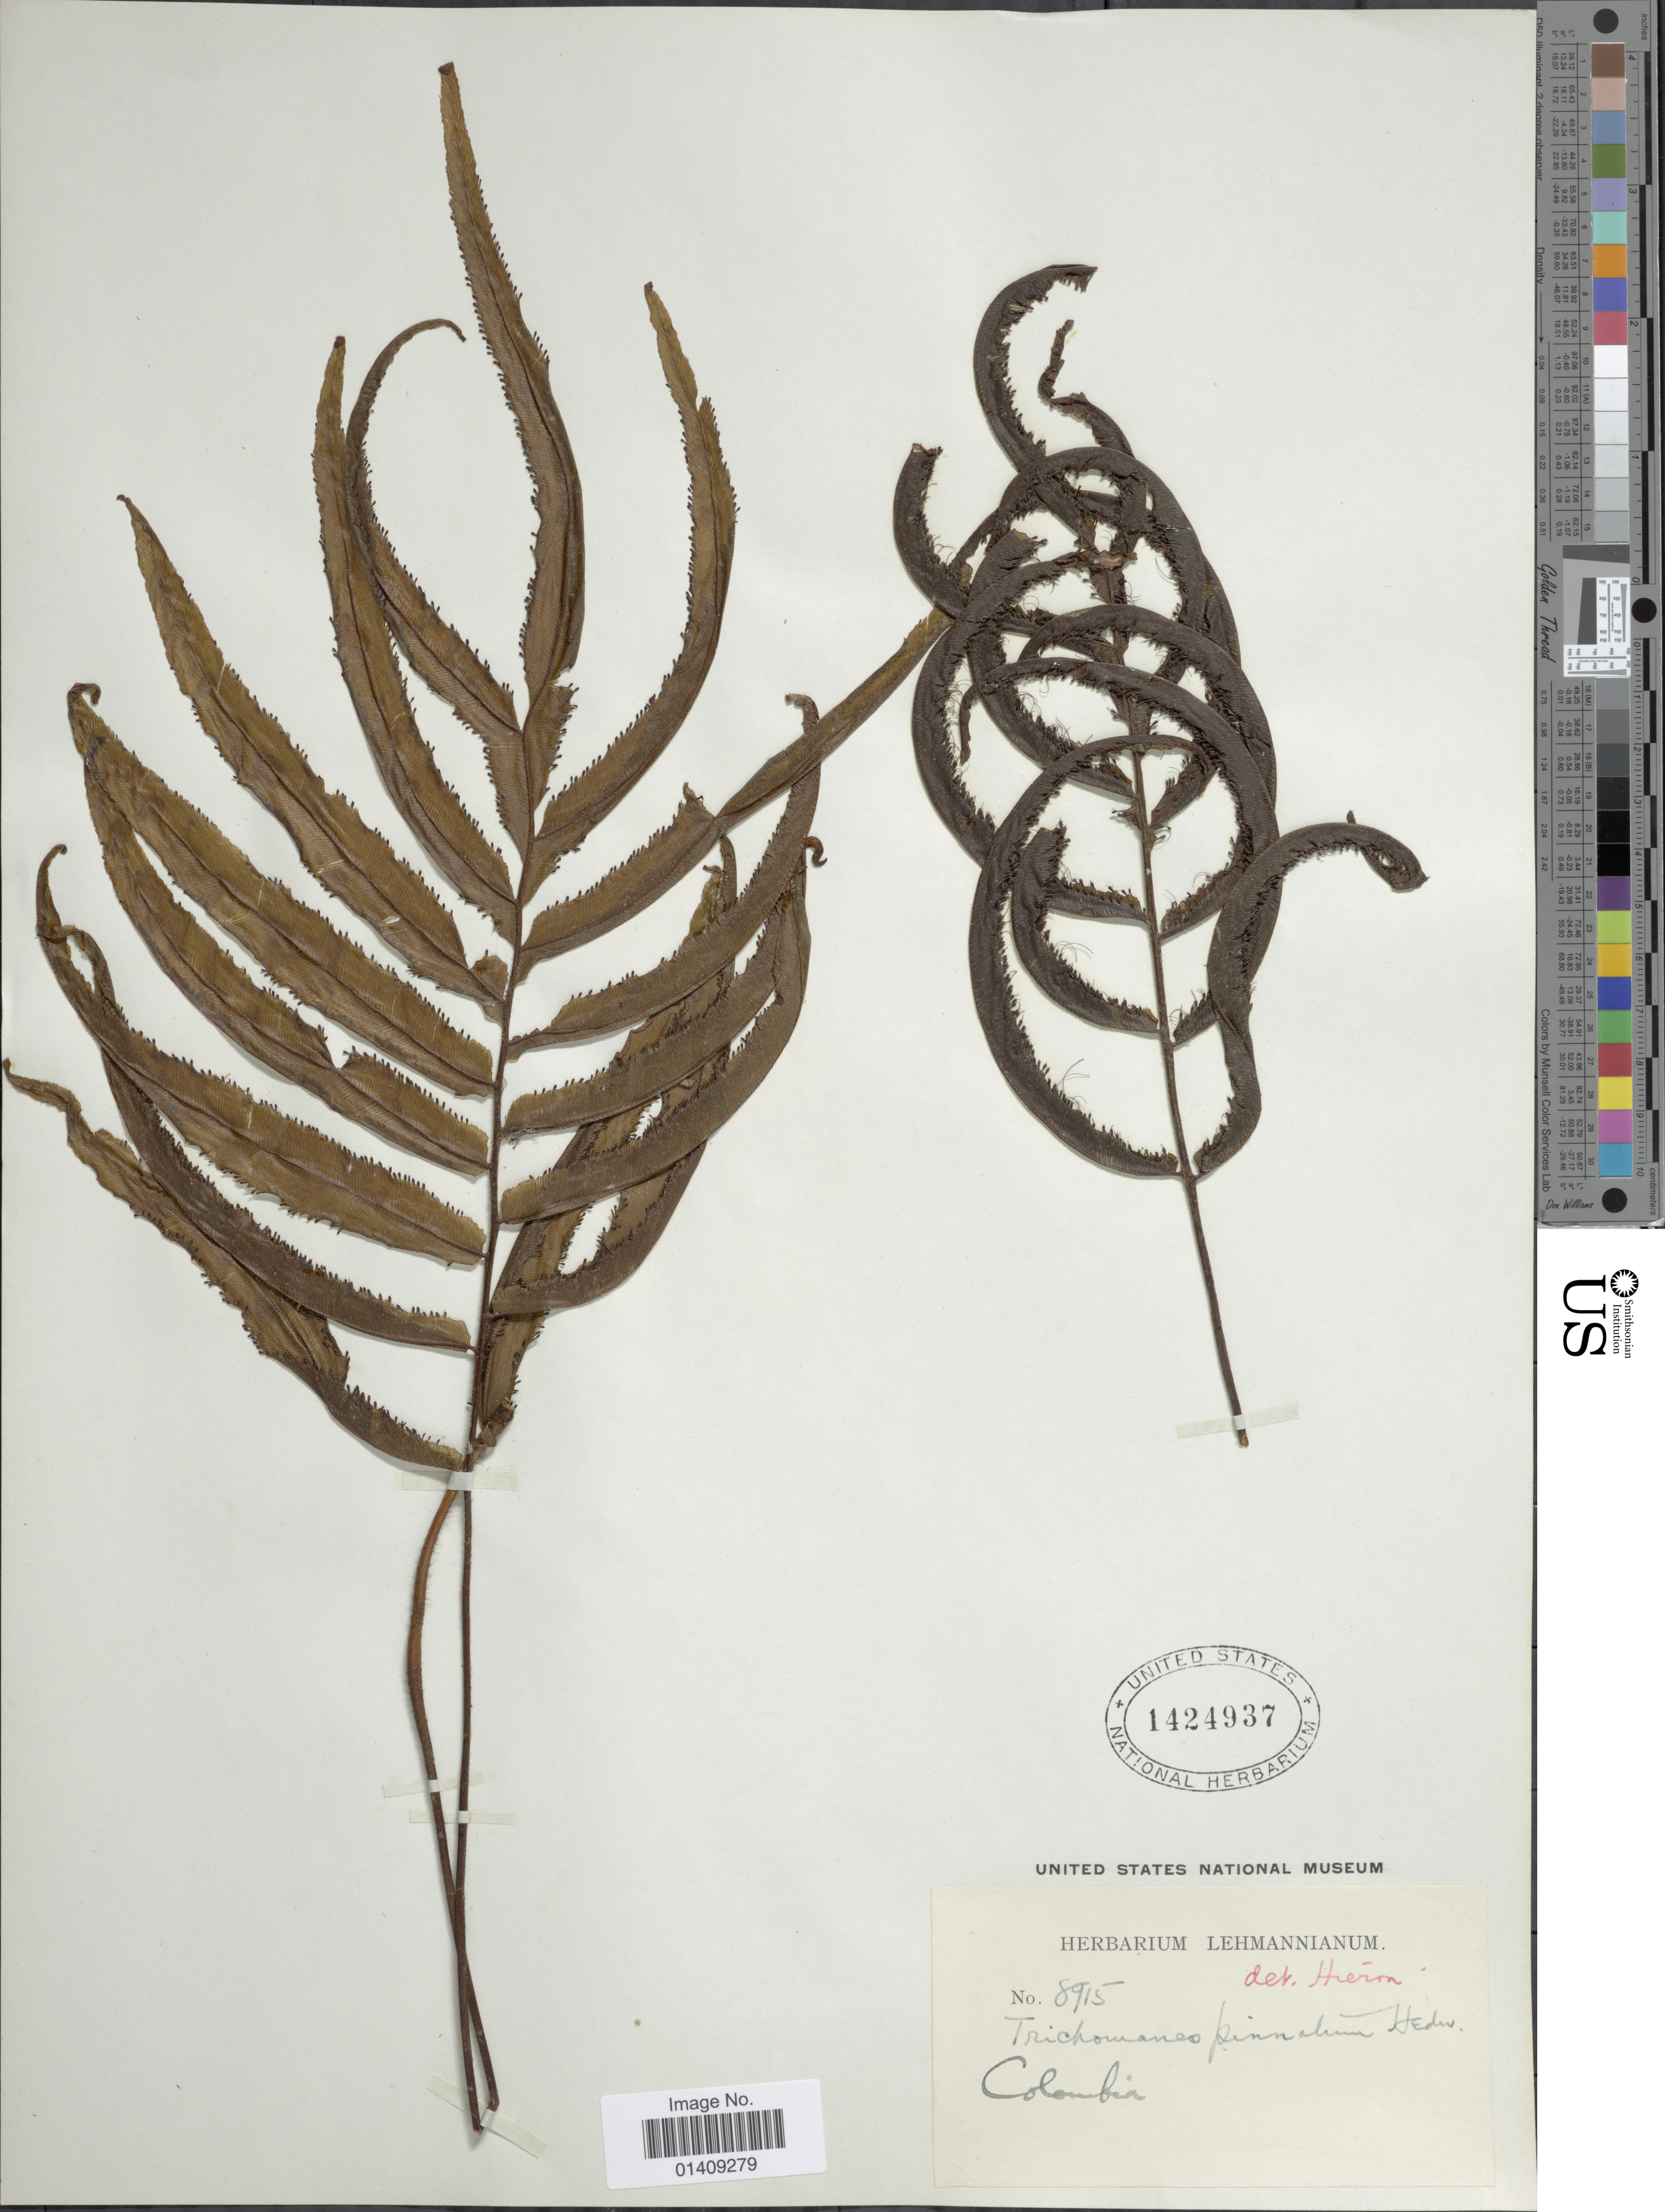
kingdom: Plantae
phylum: Tracheophyta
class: Polypodiopsida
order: Hymenophyllales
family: Hymenophyllaceae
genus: Trichomanes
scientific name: Trichomanes pinnatum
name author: Hedw.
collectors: ex herb. Lehmannianum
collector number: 8915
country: Colombia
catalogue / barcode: US 1424937